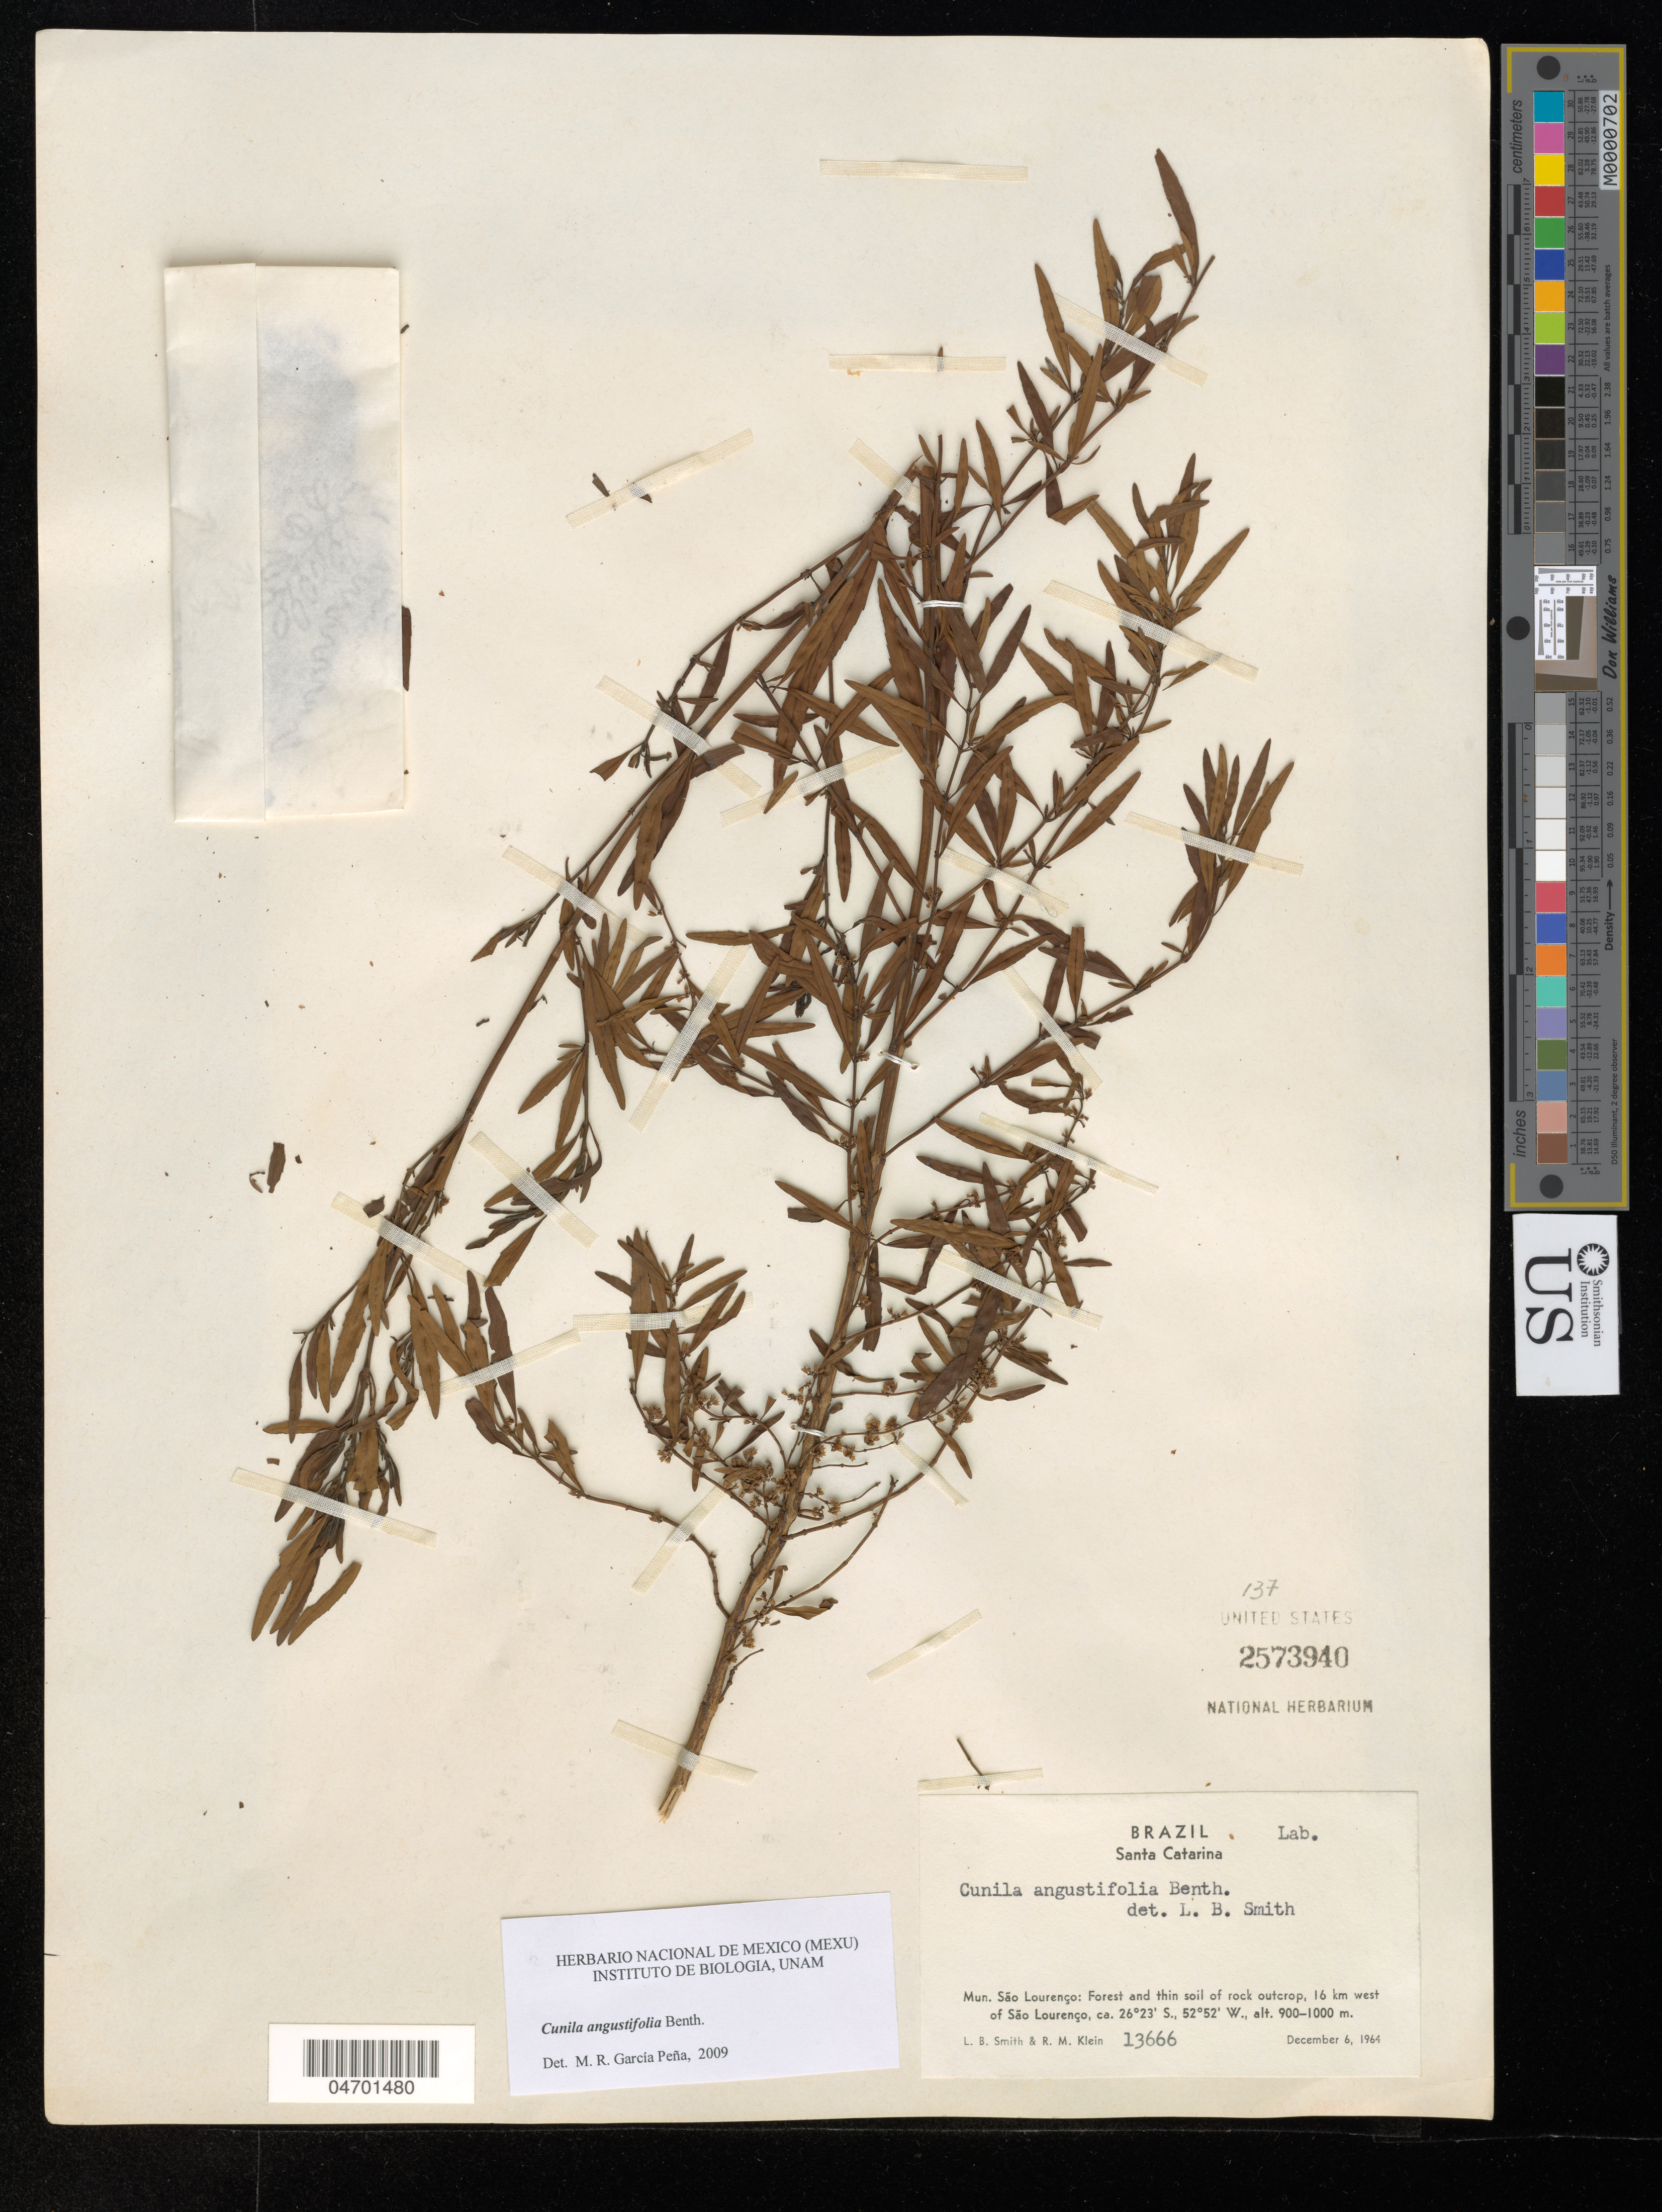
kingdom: Plantae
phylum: Tracheophyta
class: Magnoliopsida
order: Lamiales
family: Lamiaceae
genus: Cunila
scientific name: Cunila sp.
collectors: L. Smith & R. M. Klein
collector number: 13666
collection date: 1964-12-06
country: Brazil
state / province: Santa Catarina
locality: Mun. São Lourenço: Forest and thin soil of rock outcrop, 16 km west of São Lourenço.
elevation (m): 900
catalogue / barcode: US 2573940